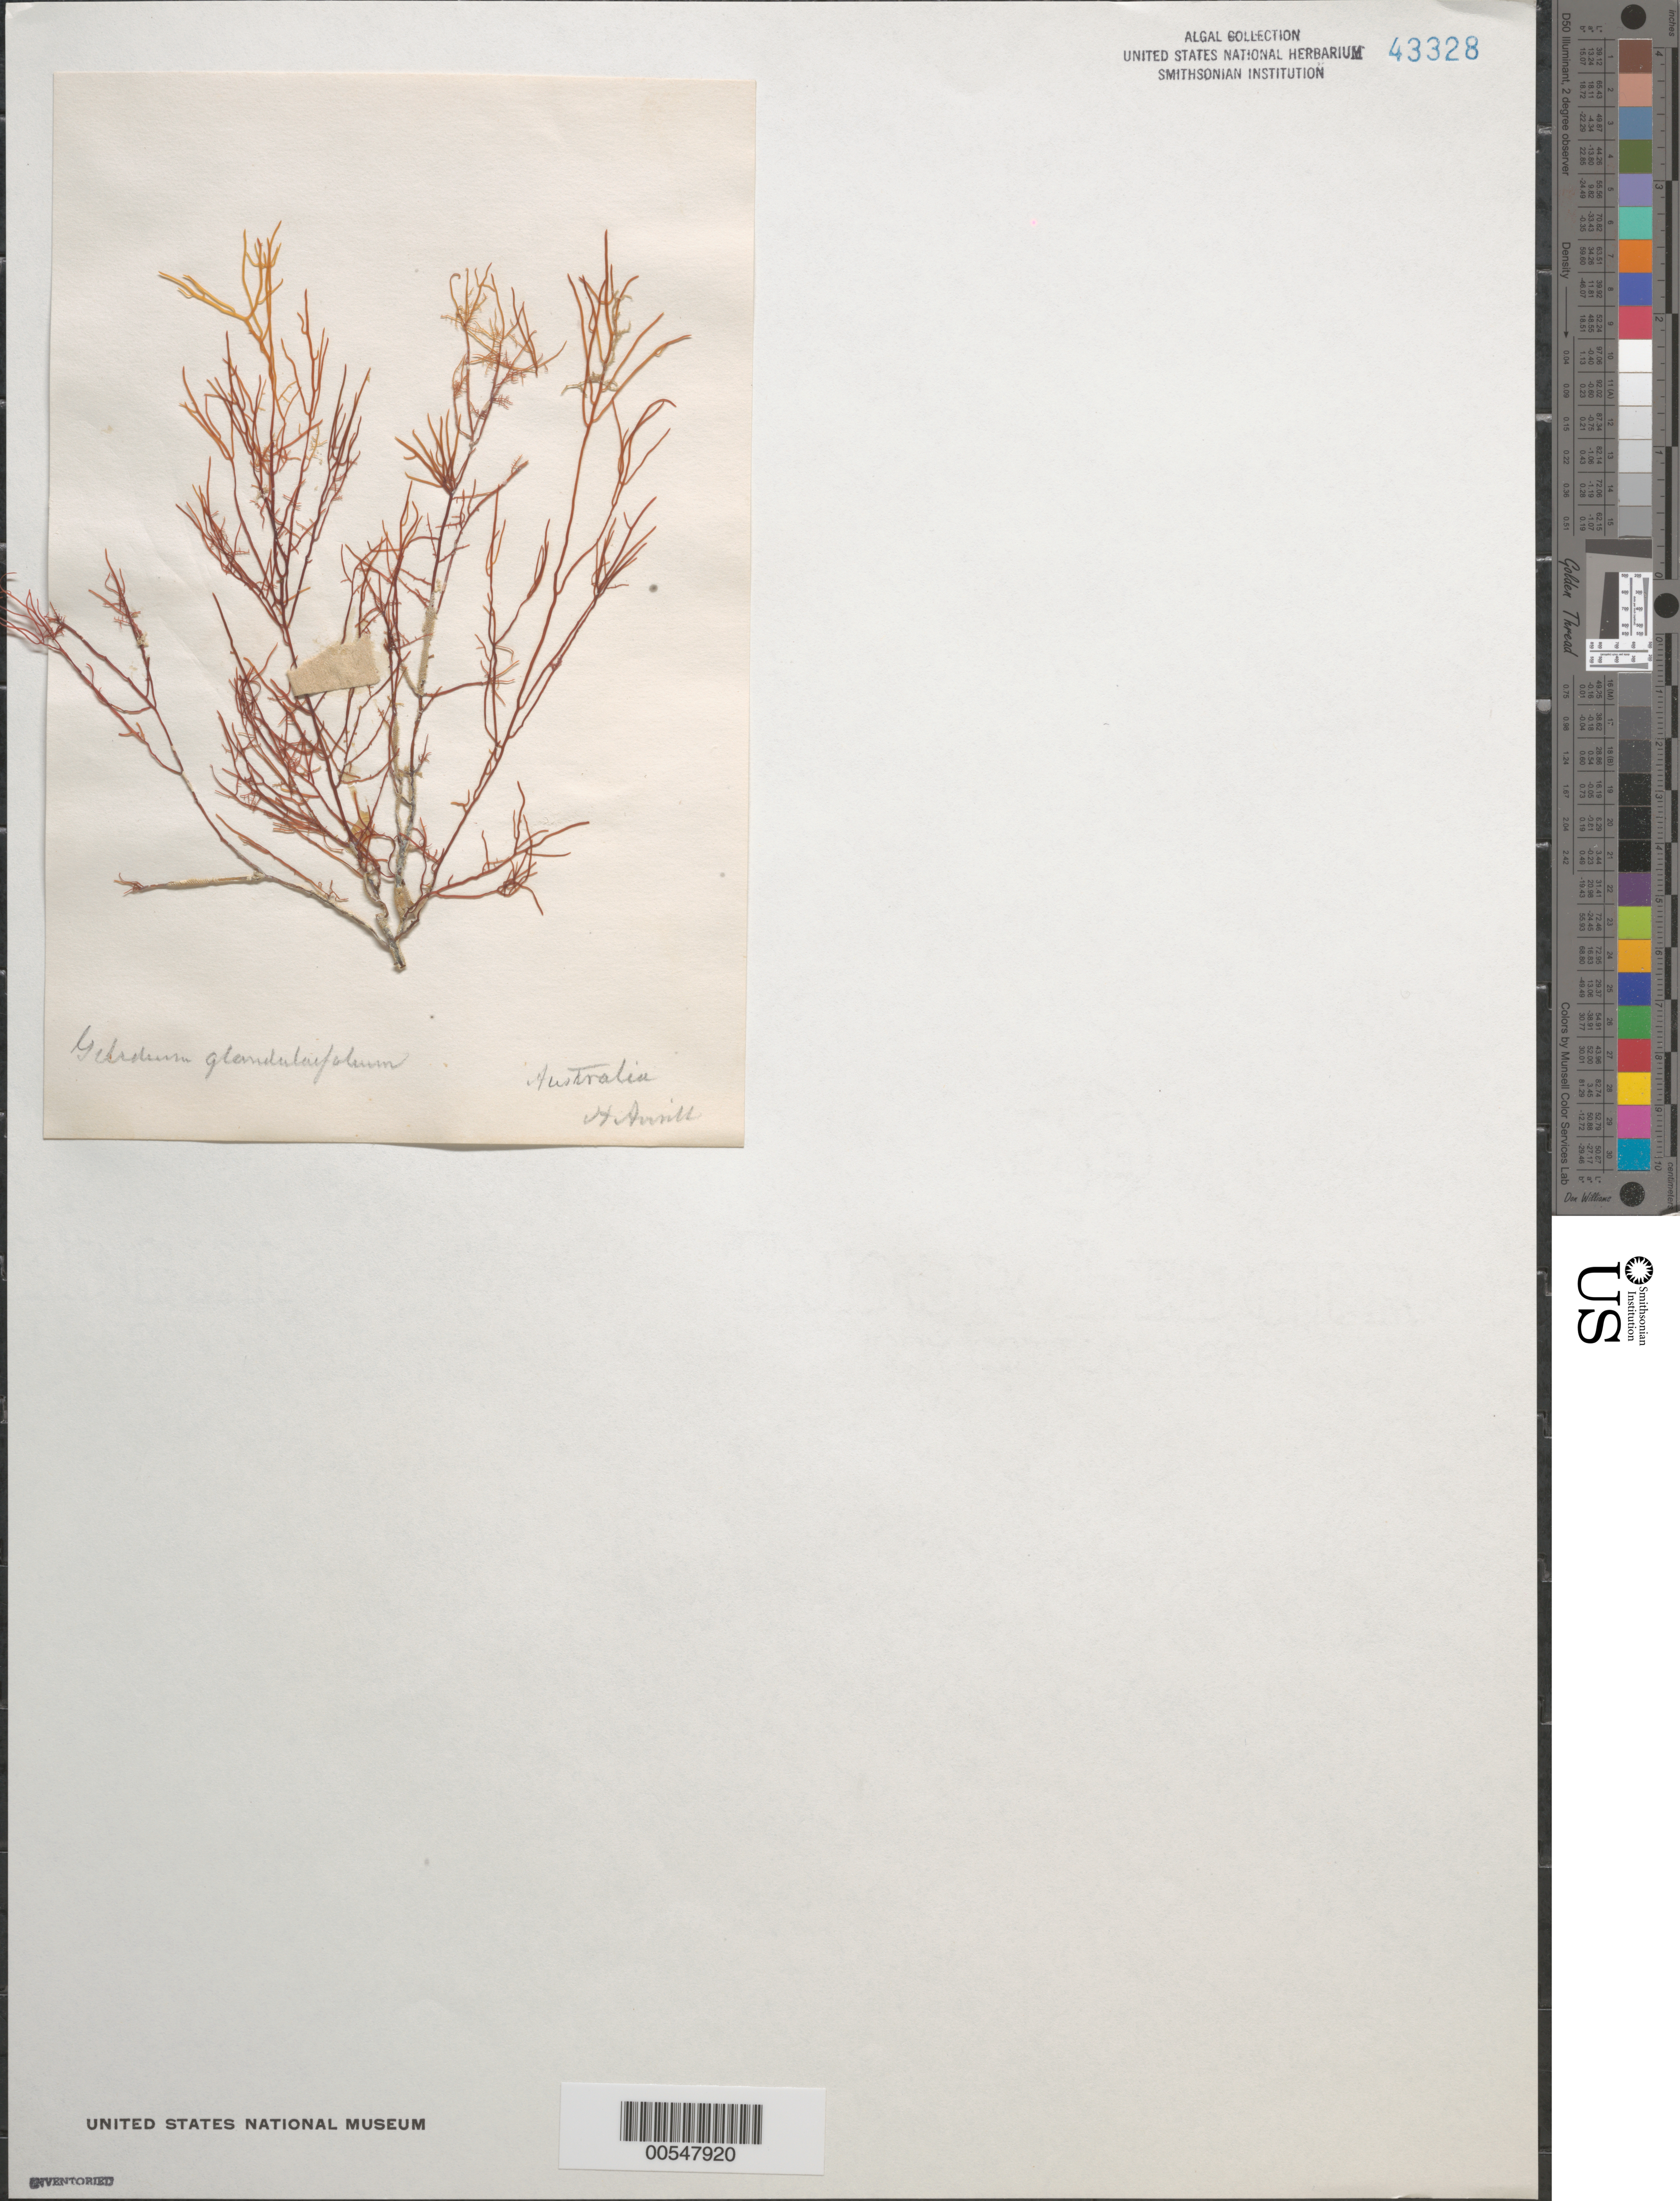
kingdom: Plantae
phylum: Rhodophyta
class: Florideophyceae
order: Gelidiales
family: Gelidiaceae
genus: Gelidium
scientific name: Gelidium asperum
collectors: H. Averill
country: Australia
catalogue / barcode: US 43328